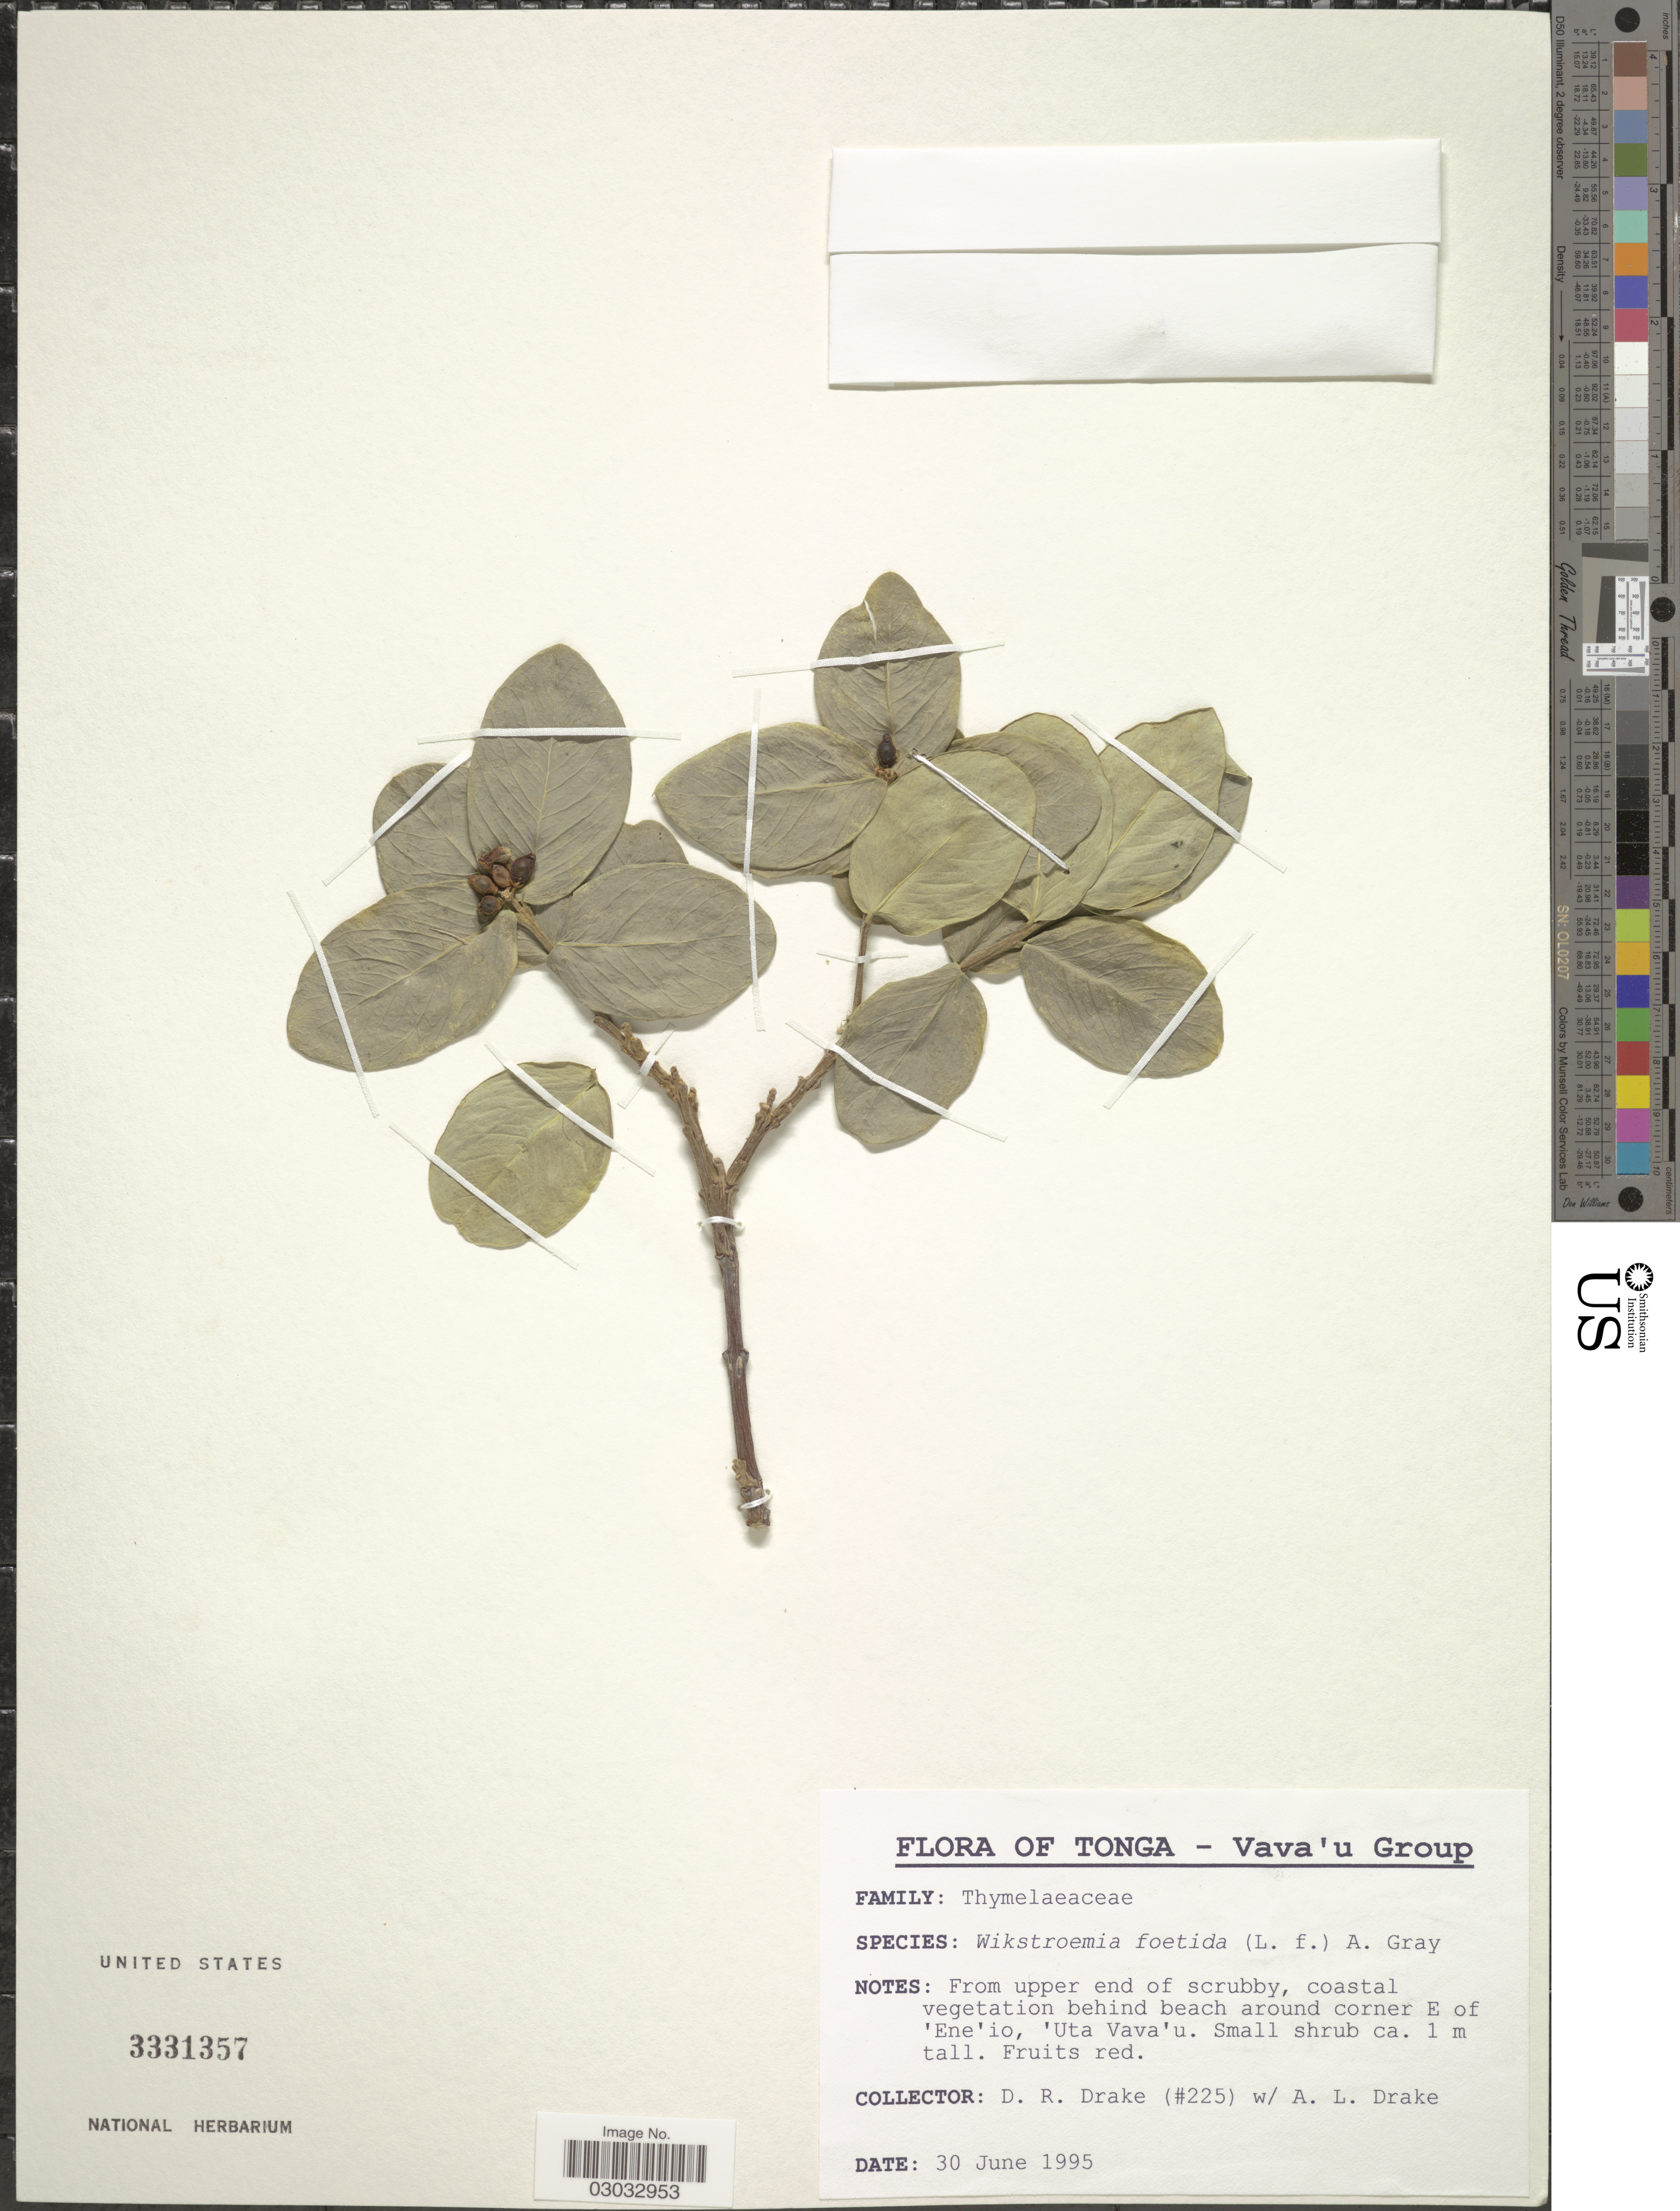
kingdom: Plantae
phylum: Tracheophyta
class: Magnoliopsida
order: Malvales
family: Thymelaeaceae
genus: Wikstroemia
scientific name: Wikstroemia coriacea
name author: Seem.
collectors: D.R. Drake & A. Drake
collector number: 225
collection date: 1995-06-30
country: Tonga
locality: Vava'u Group, From upper end of scrubby, coastal vegetation behind beach around corner E of 'Ene'io, 'Uta Vava'u.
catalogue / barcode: US 3331357